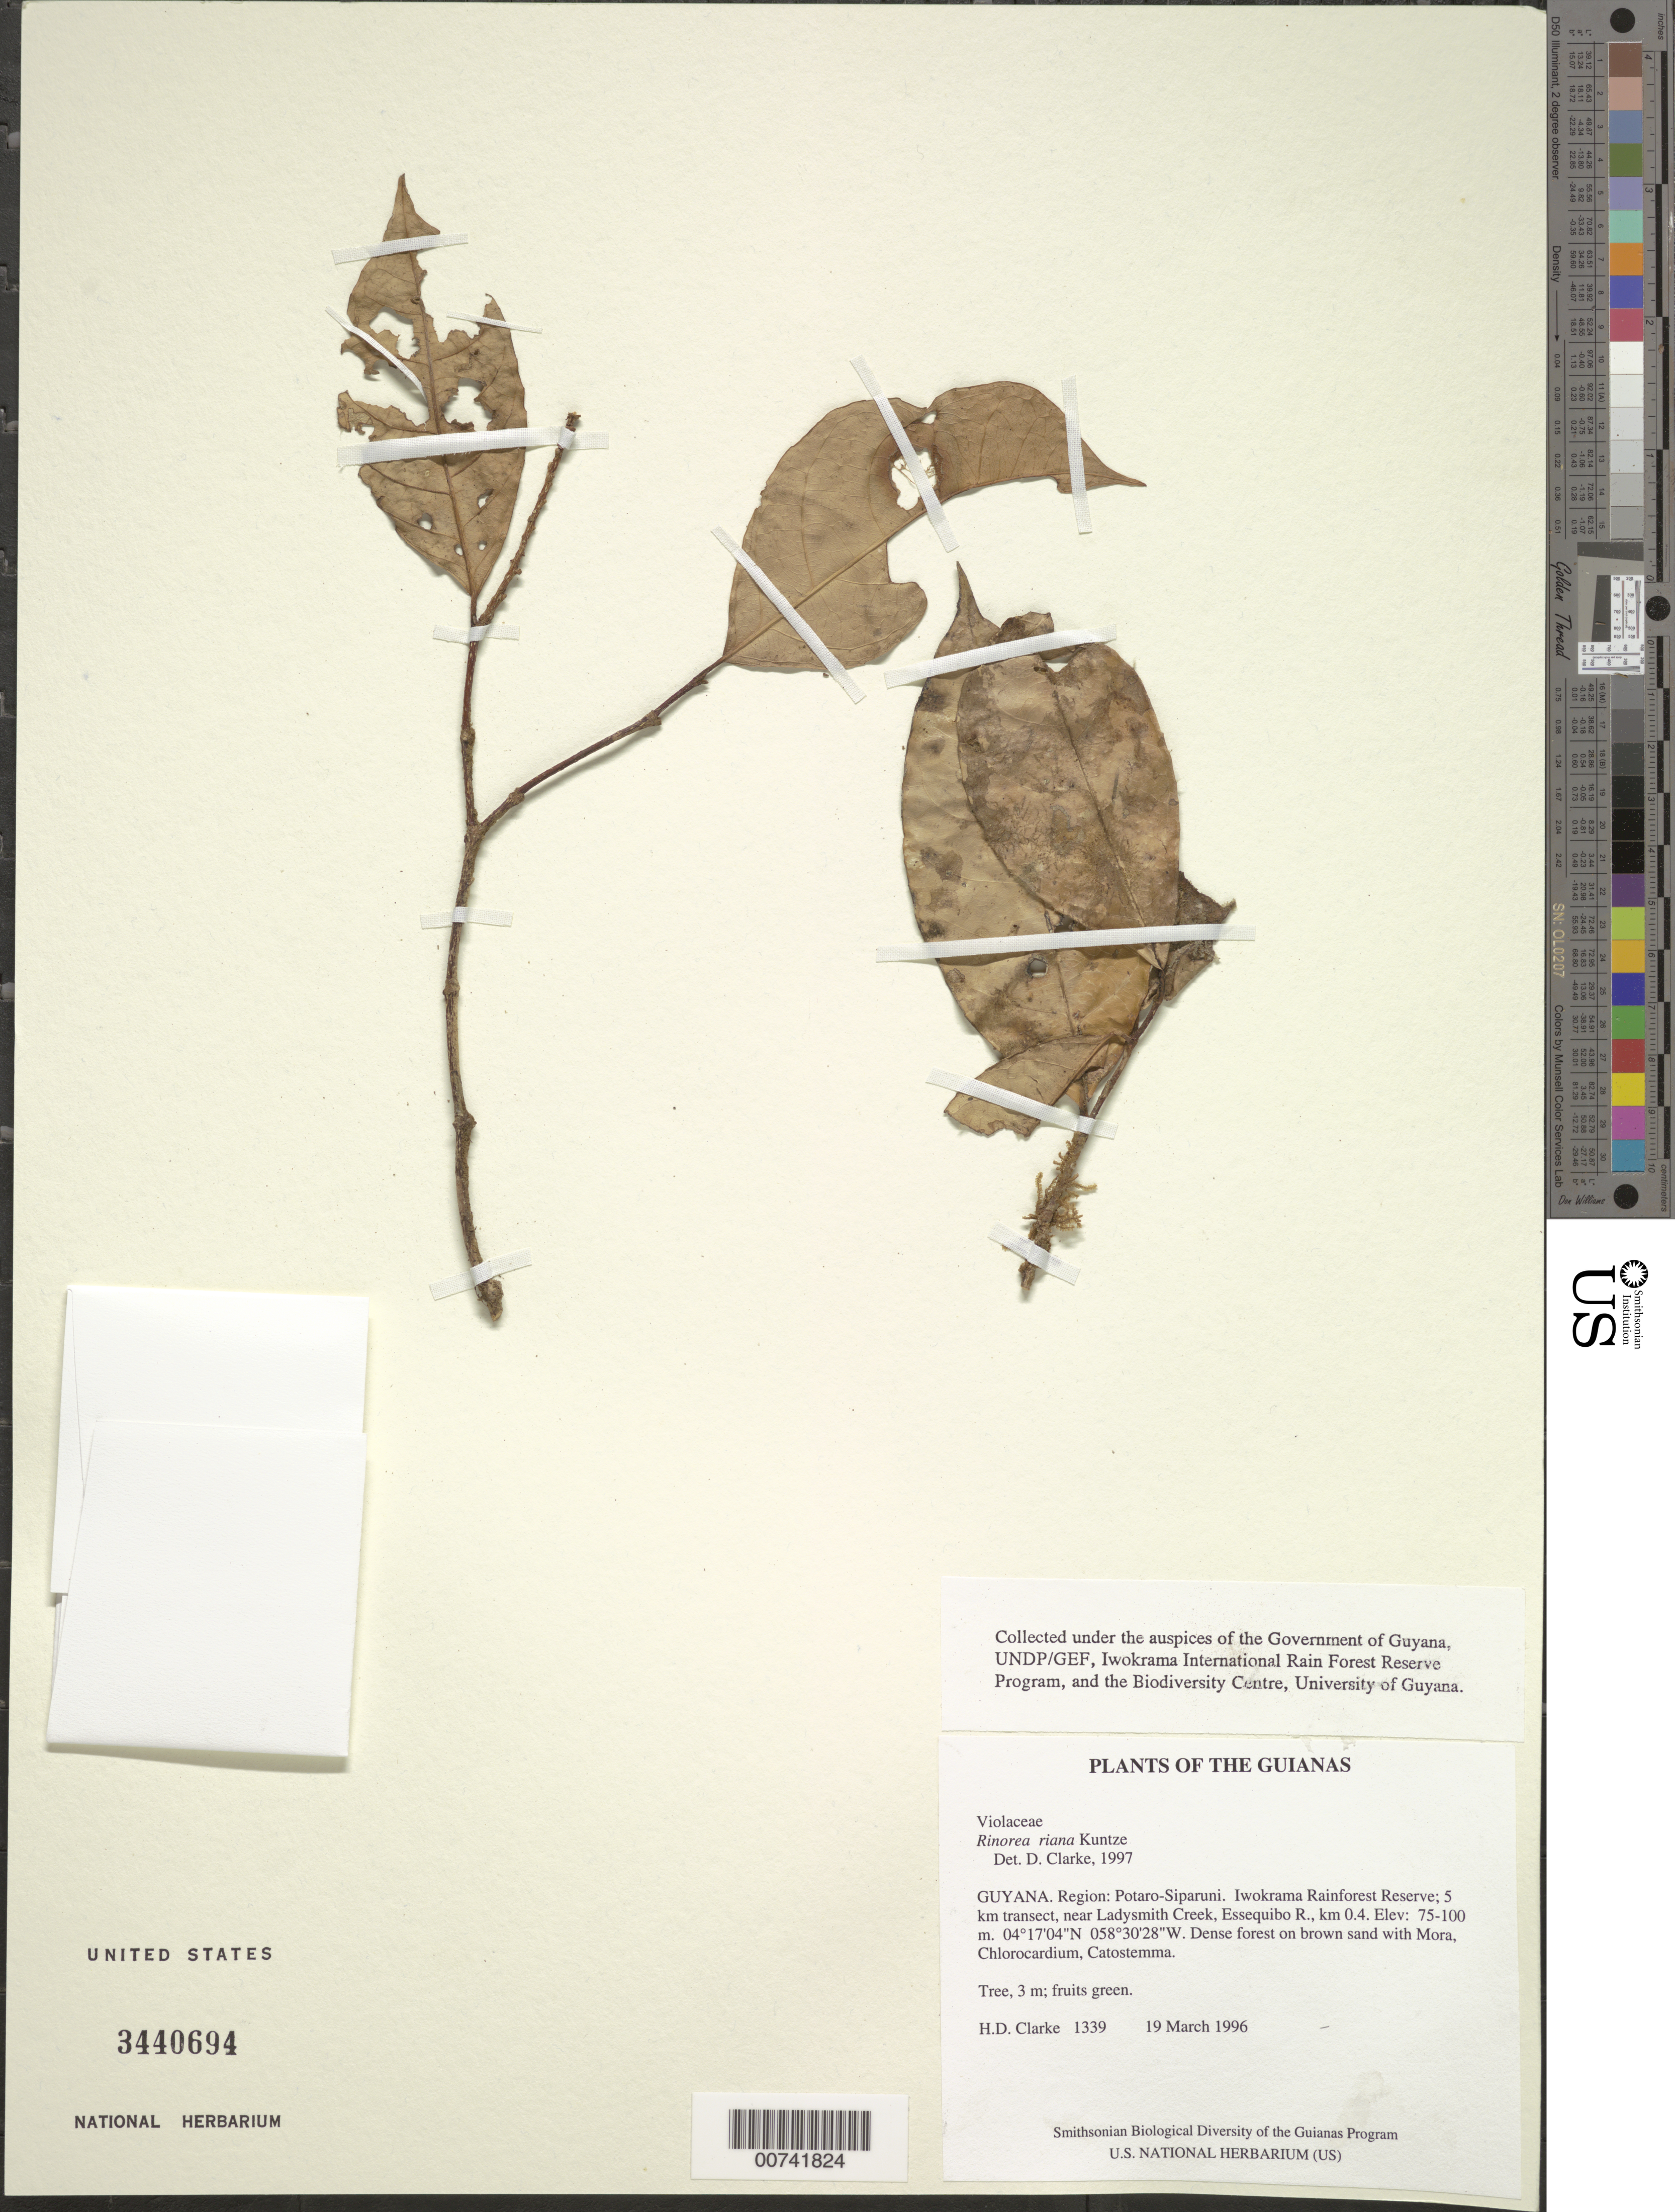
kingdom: Plantae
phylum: Tracheophyta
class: Magnoliopsida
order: Malpighiales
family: Violaceae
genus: Rinorea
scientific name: Rinorea riana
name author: Kuntze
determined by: Clarke, H. D., University of North Carolina (Asheville)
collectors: H. D. Clarke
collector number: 1339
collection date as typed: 19 March 1996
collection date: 1996-03-19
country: Guyana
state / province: Potaro-Siparuni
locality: Iwokrama Rainforest Reserve; 5 km transect, near Ladysmith Creek, Essequibo R., km 0.4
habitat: Dense forest on brown sand with Mora, Chlorocardium, Catostemma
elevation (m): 75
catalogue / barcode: US 3440694